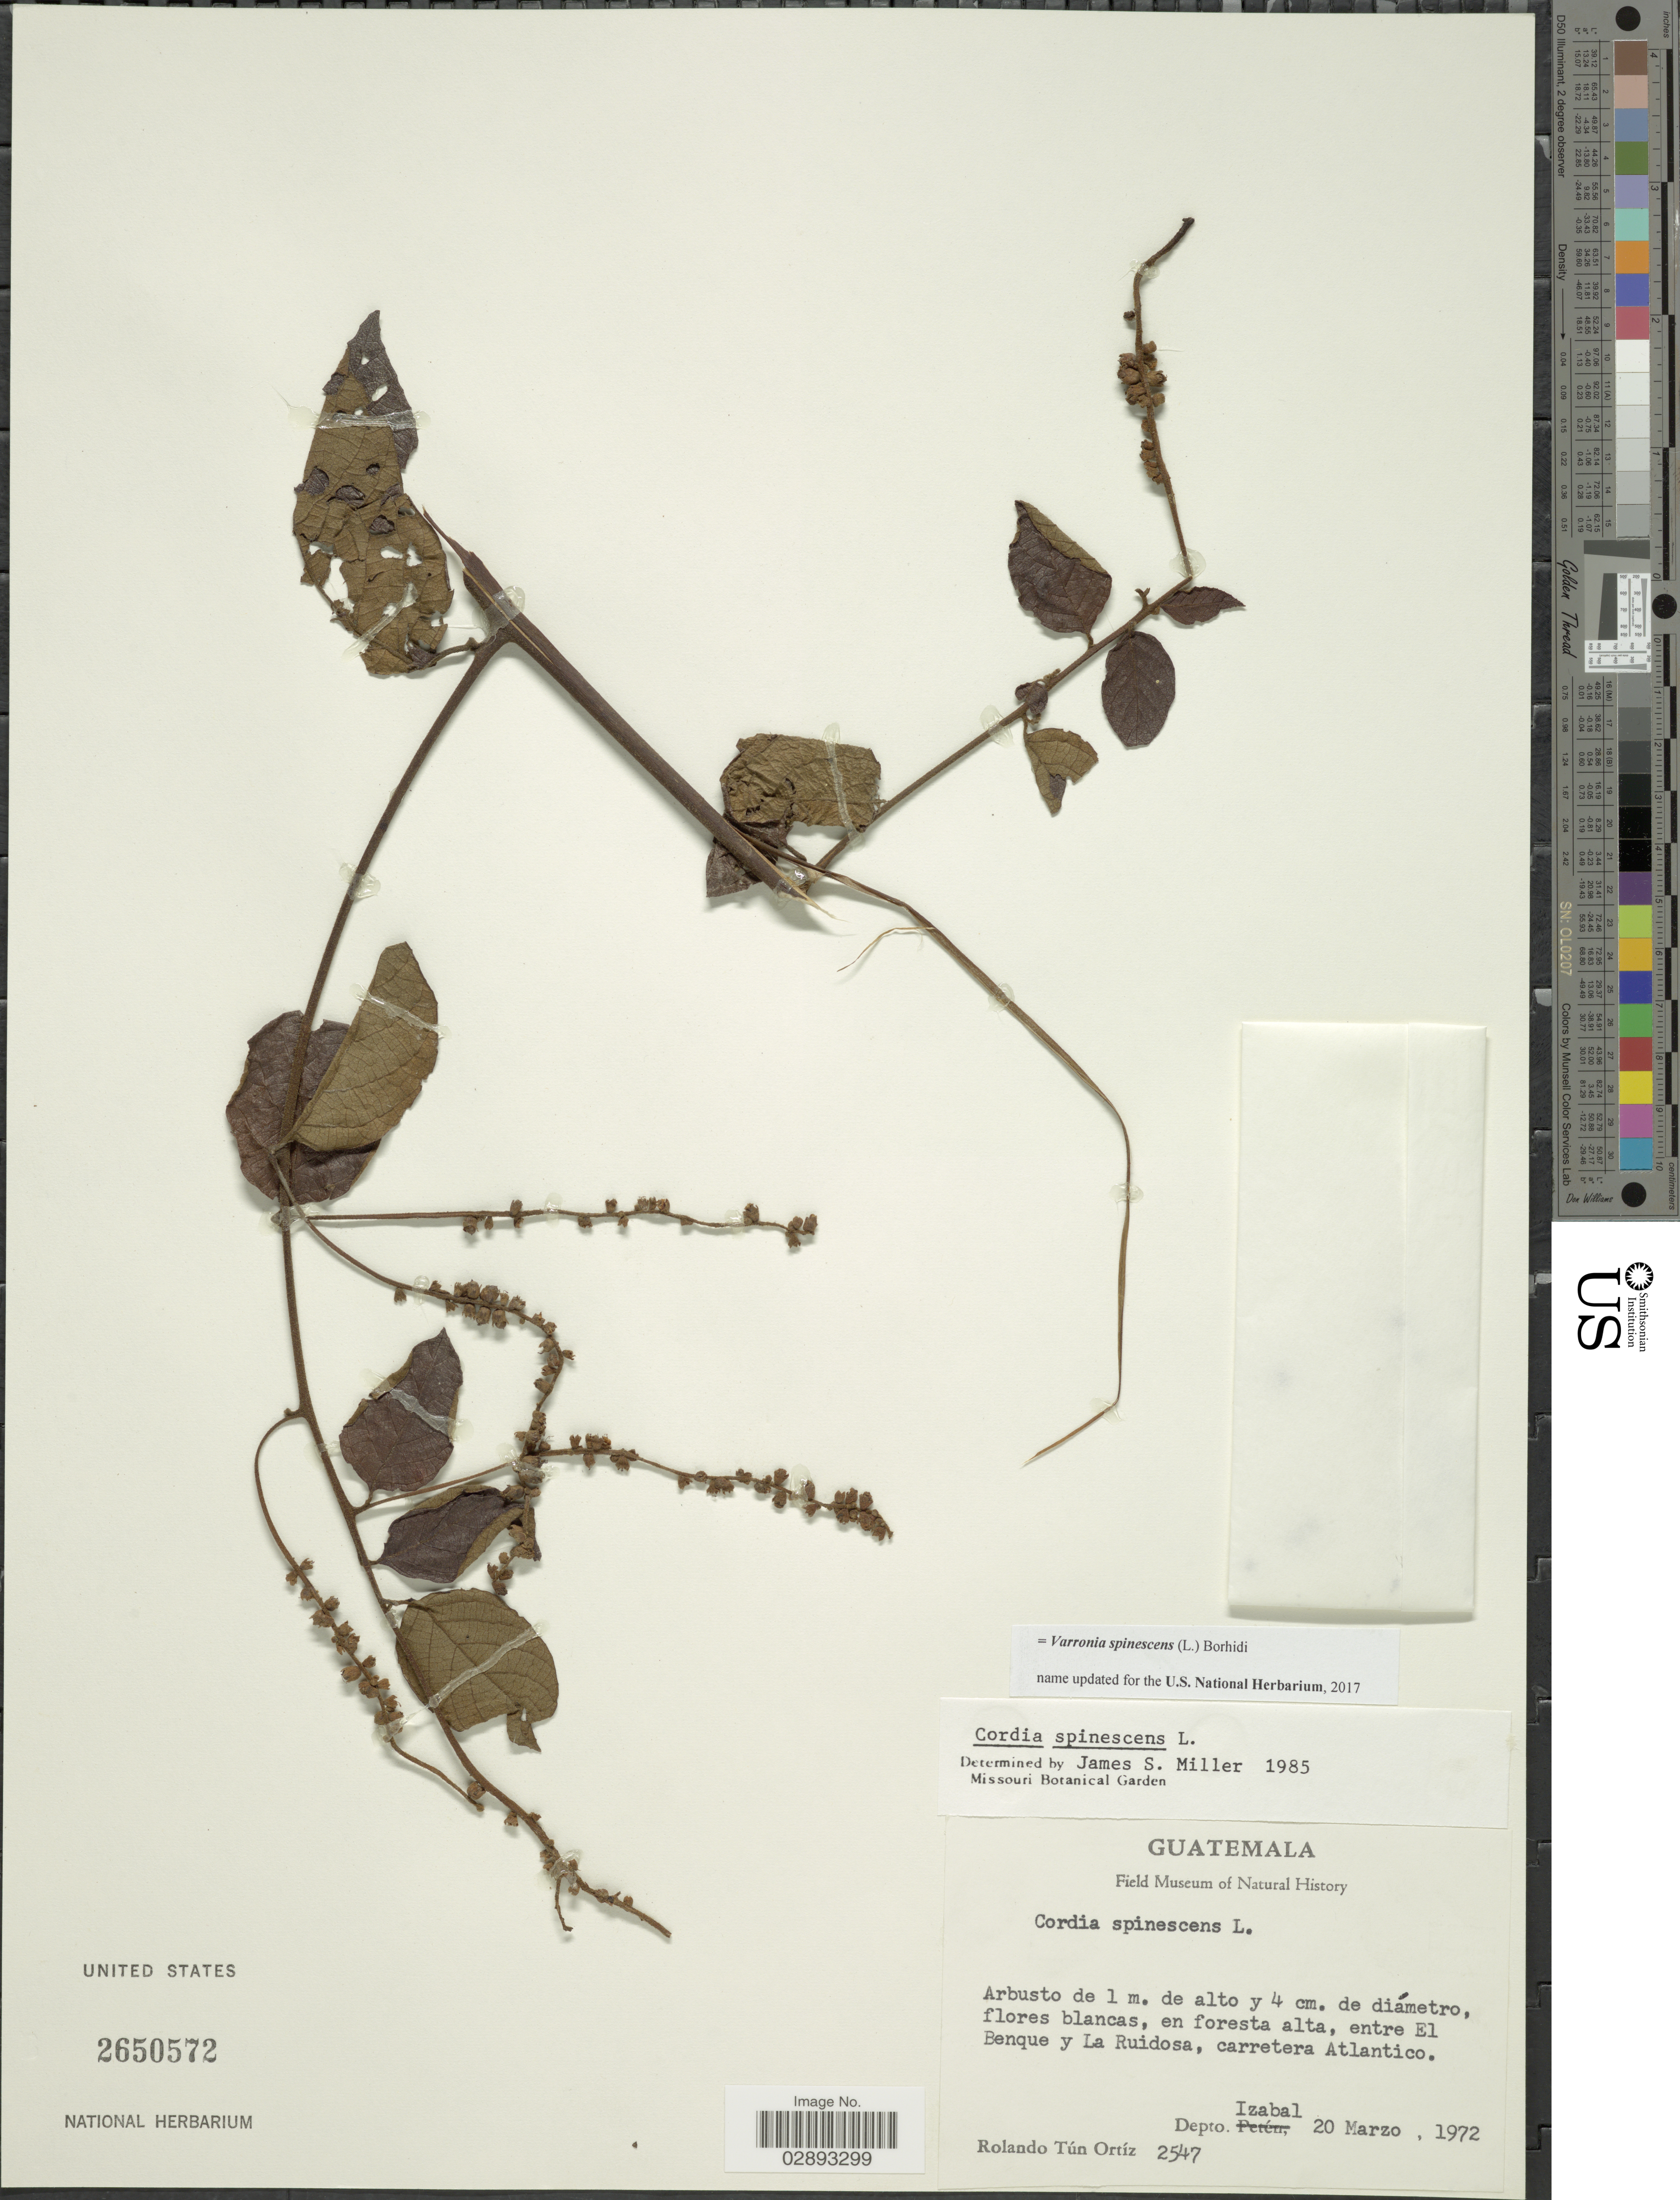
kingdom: Plantae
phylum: Tracheophyta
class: Magnoliopsida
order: Boraginales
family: Cordiaceae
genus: Varronia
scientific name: Varronia spinescens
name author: (L.) Borhidi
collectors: R. T. Ortíz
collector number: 2547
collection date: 1972-03-20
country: Guatemala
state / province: Izabal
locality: Entre El Benque y La Ruidosa, carretera Atlantico, Depto. Izabal.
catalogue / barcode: US 2650572